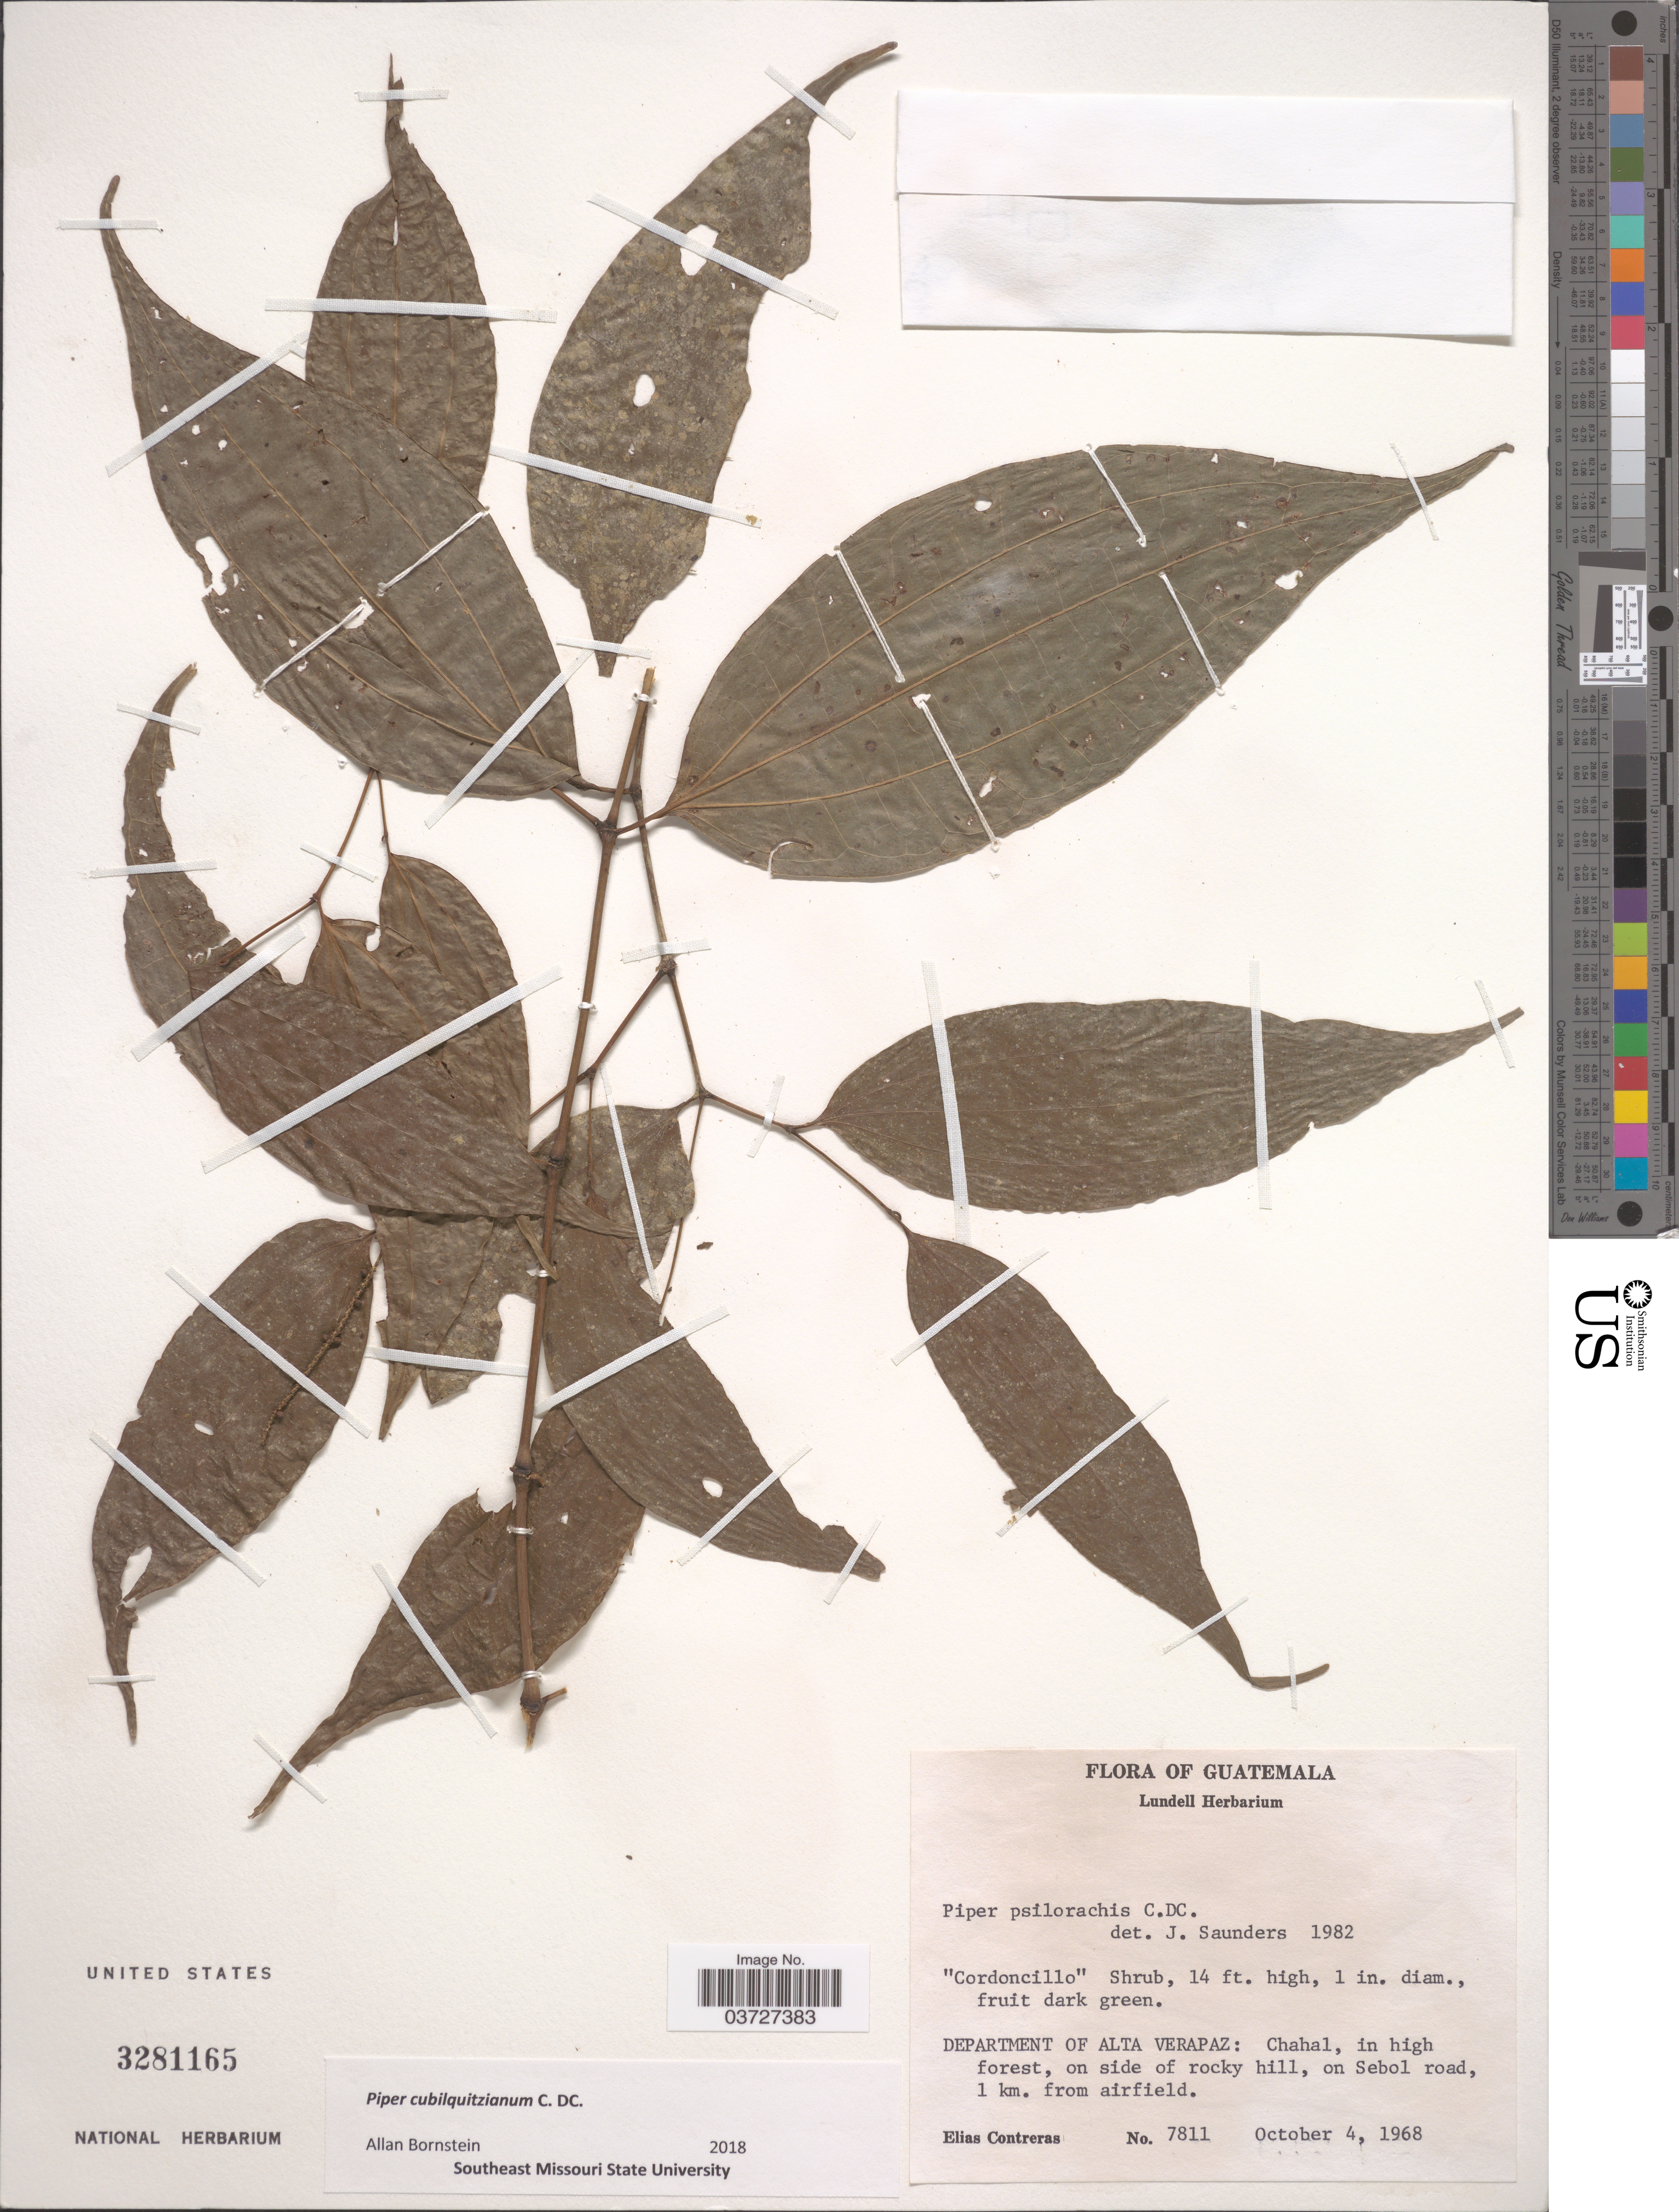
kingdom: Plantae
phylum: Tracheophyta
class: Magnoliopsida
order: Piperales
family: Piperaceae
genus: Piper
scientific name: Piper cubilquitzianum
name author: C. DC.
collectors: E. Contreras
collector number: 7811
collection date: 1968-10-04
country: Guatemala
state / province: Alta Verapaz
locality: Department of Alta Verapaz: Chahal, in high forest, on side rocky hill, on Sebol road, 1 km. from airfield.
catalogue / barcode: US 3281165